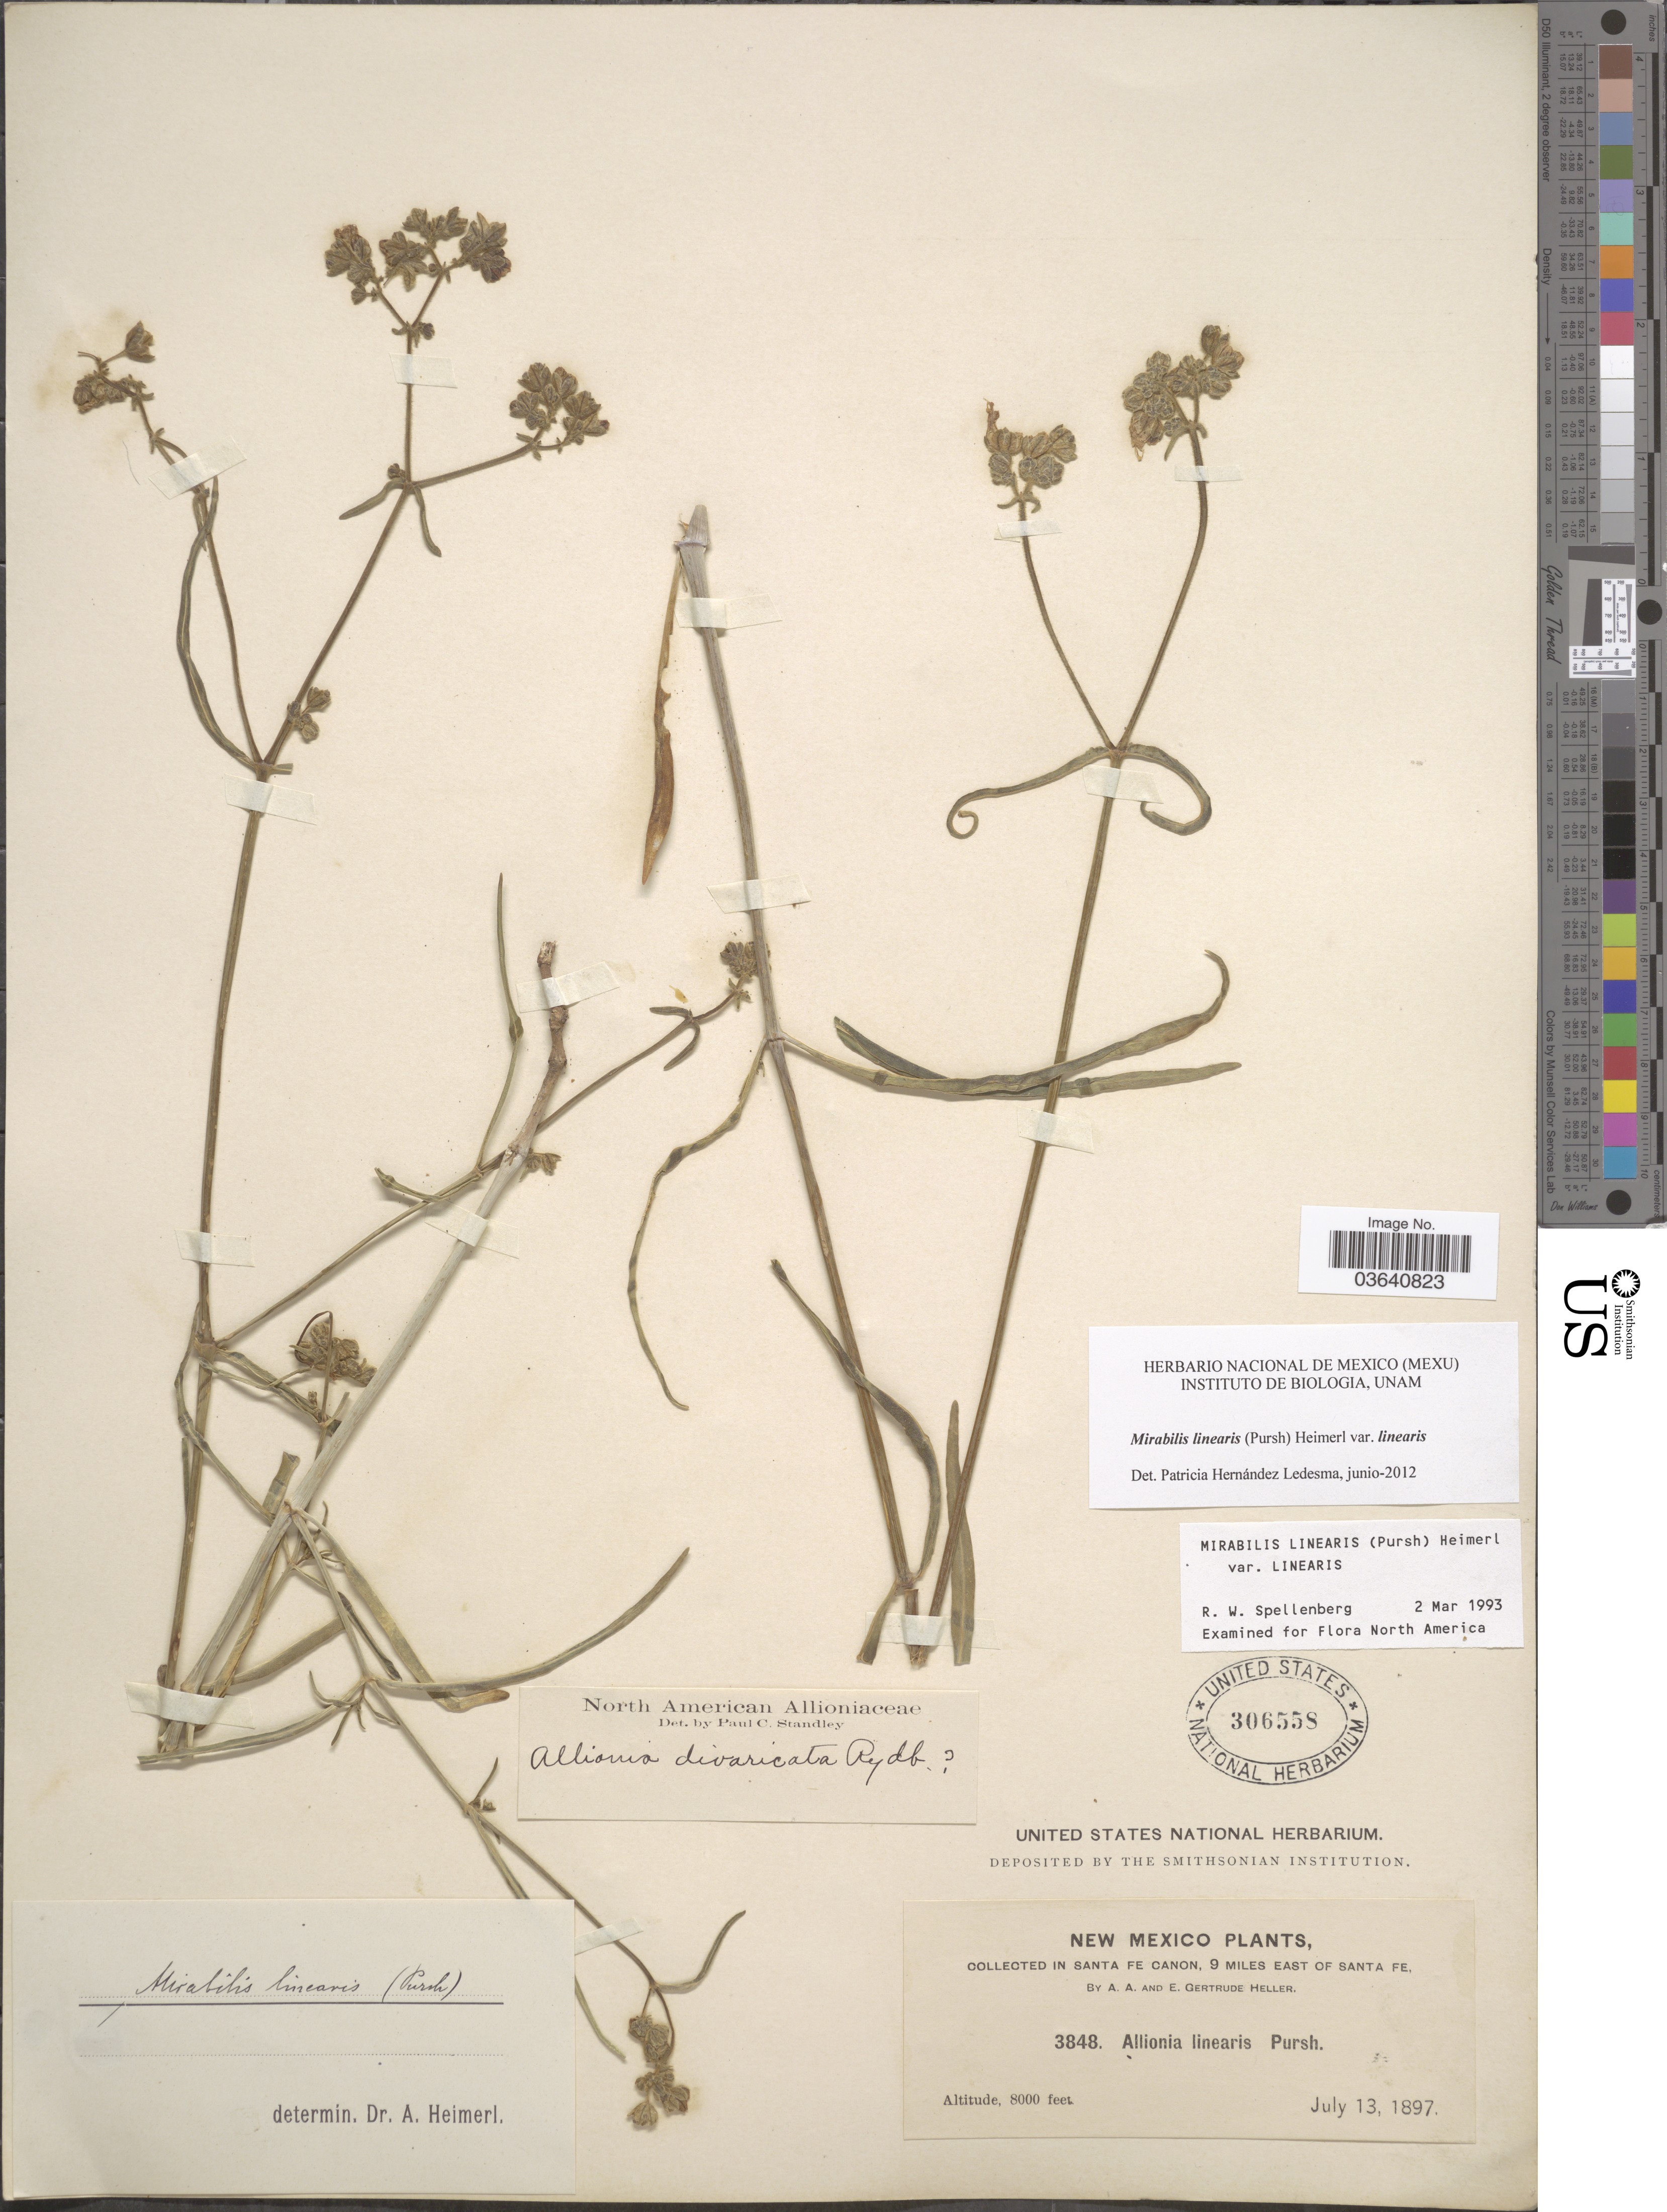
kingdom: Plantae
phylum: Tracheophyta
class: Magnoliopsida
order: Caryophyllales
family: Nyctaginaceae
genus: Mirabilis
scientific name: Mirabilis linearis var. linearis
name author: (Pursh) Heimerl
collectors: A. A. Heller & E. G. Heller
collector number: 3848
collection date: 1897-07-13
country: United States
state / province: New Mexico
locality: In Santa Fe Canon, 9 miles east of Santa Fe.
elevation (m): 2438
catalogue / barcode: US 306558